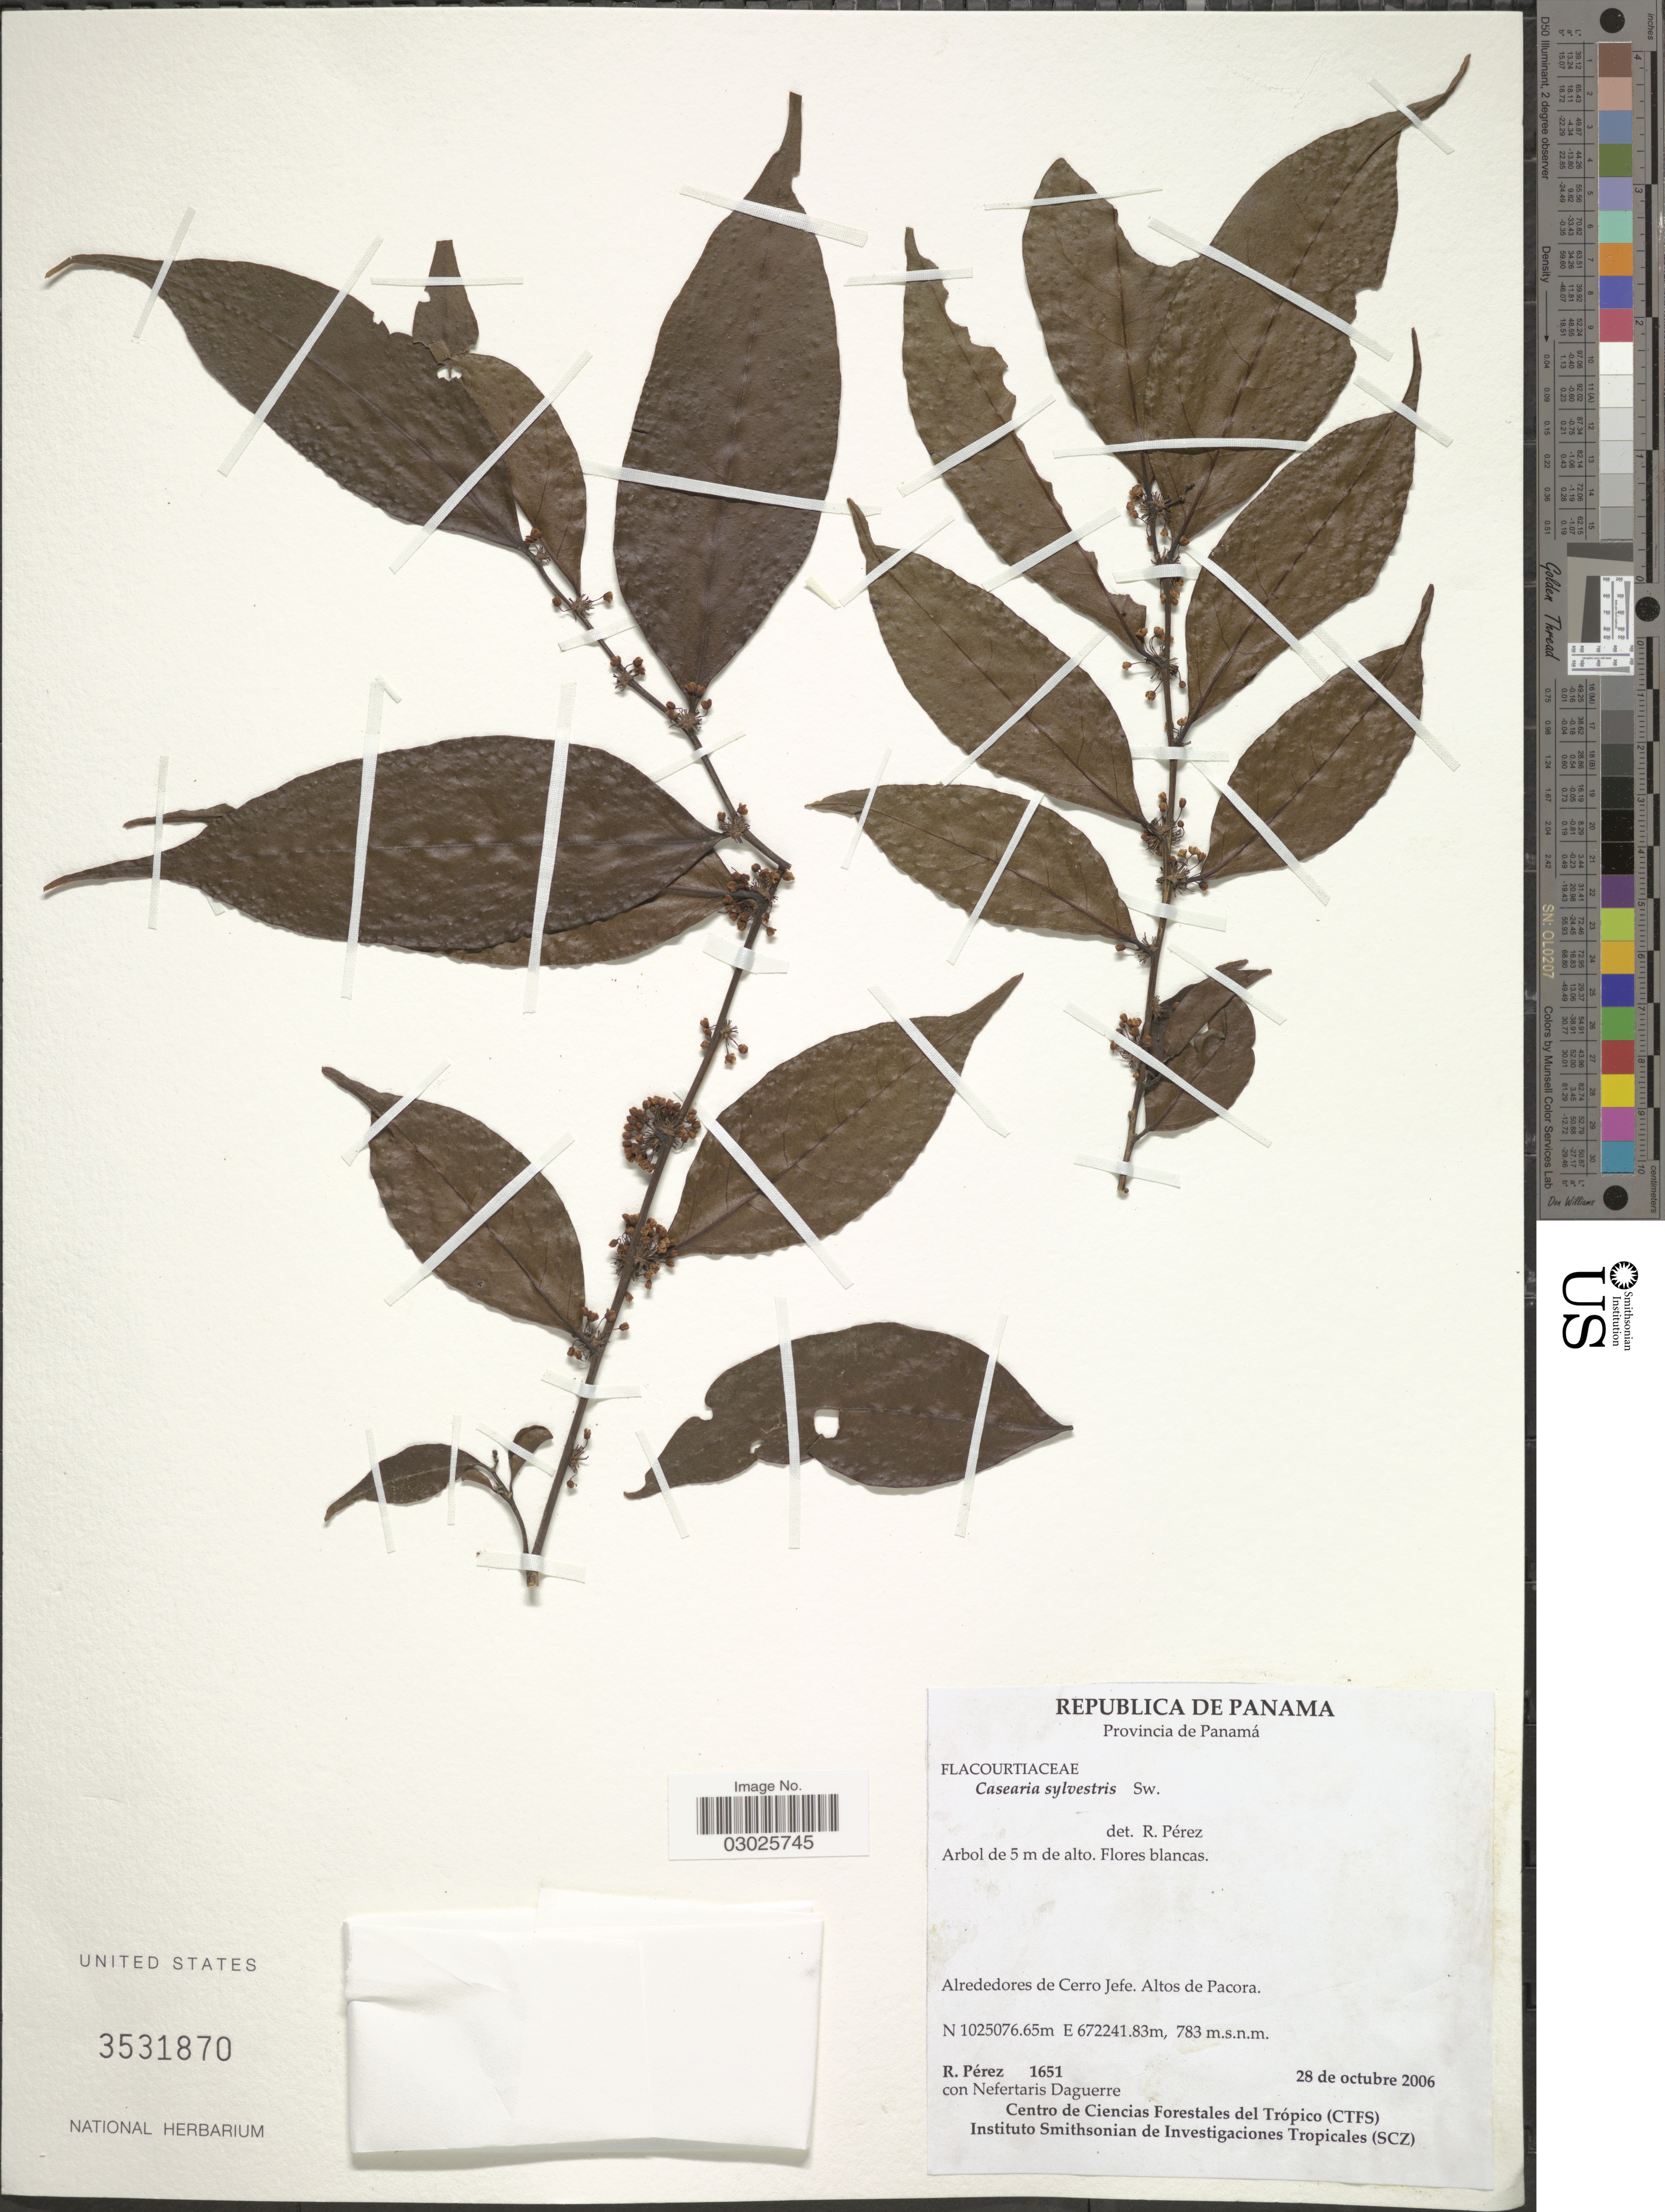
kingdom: Plantae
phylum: Tracheophyta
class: Magnoliopsida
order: Malpighiales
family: Salicaceae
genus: Casearia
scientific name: Casearia sylvestris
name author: Sw.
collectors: R. Perez & N. Daguerre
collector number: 1651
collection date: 2006-10-28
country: Panama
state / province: Panamá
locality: Alrededores de Cerro Jefe. Altos de Pacora.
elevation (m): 783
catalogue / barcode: US 3531870